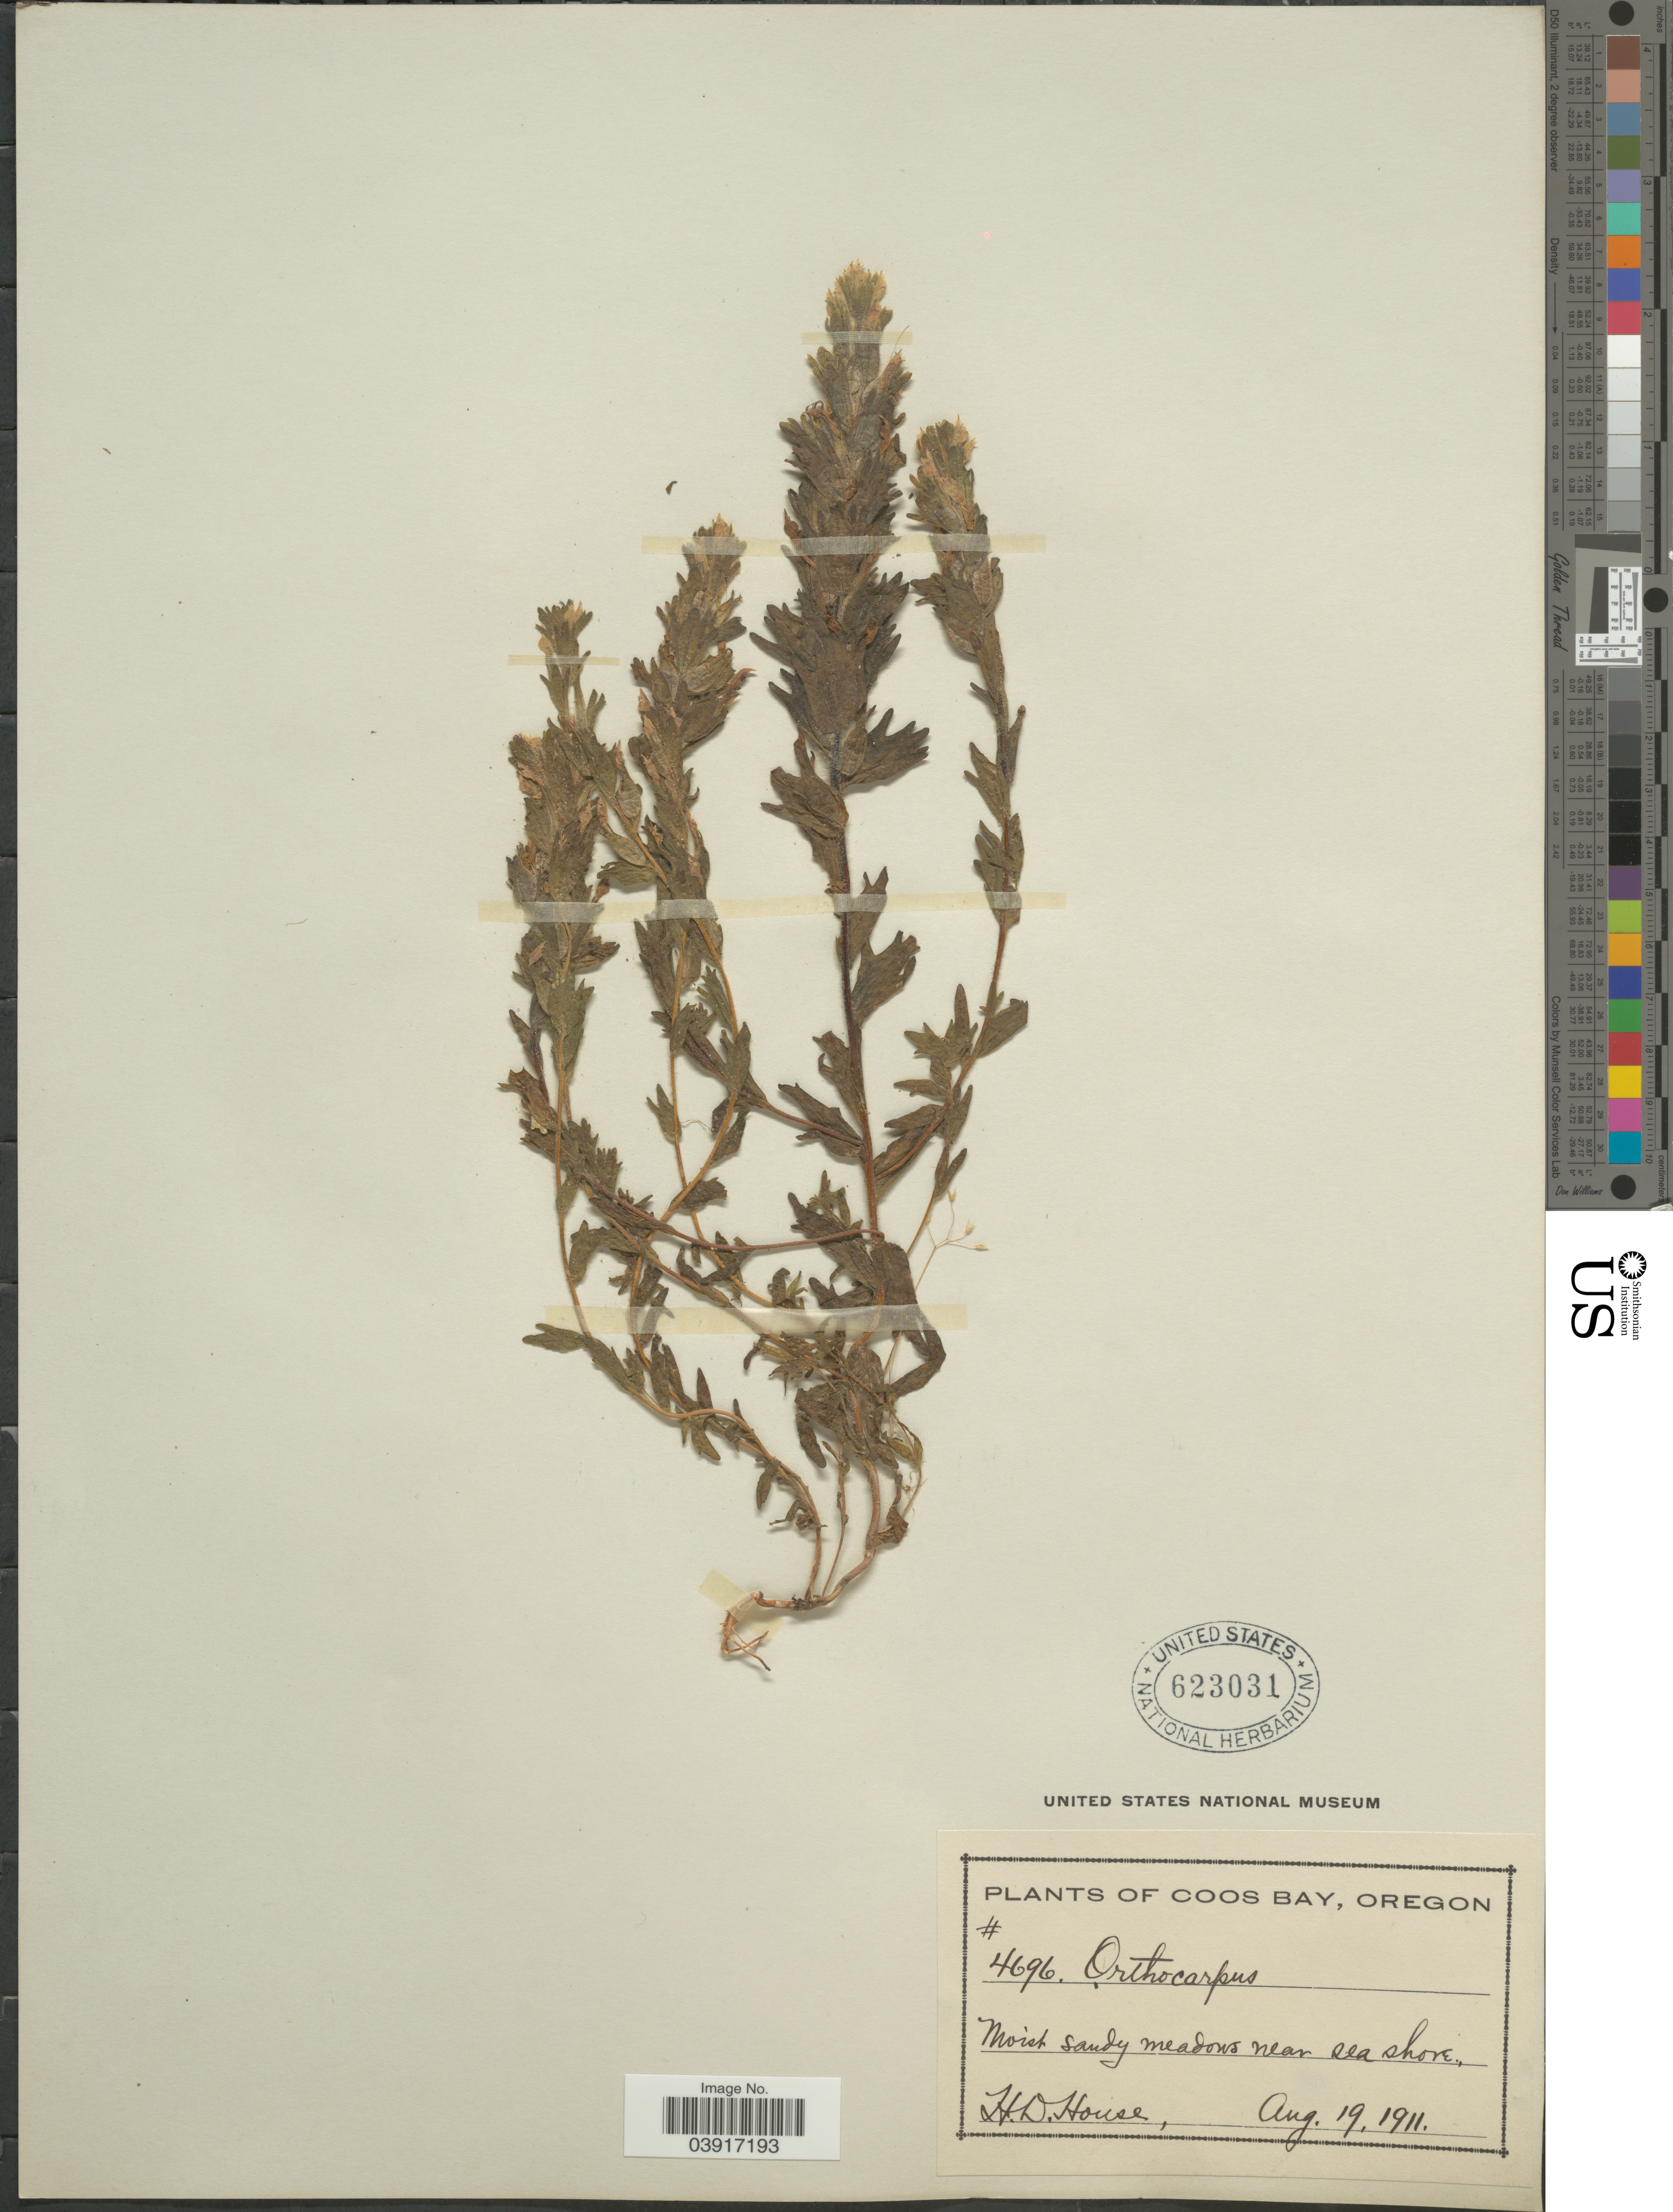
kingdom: Plantae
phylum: Tracheophyta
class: Magnoliopsida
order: Lamiales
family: Orobanchaceae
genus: Orthocarpus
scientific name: Orthocarpus castillejoides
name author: Benth.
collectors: H. D. House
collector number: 4696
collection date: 1911-08-19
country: United States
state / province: Oregon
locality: Coos Bay. Near sea shore.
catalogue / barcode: US 623031